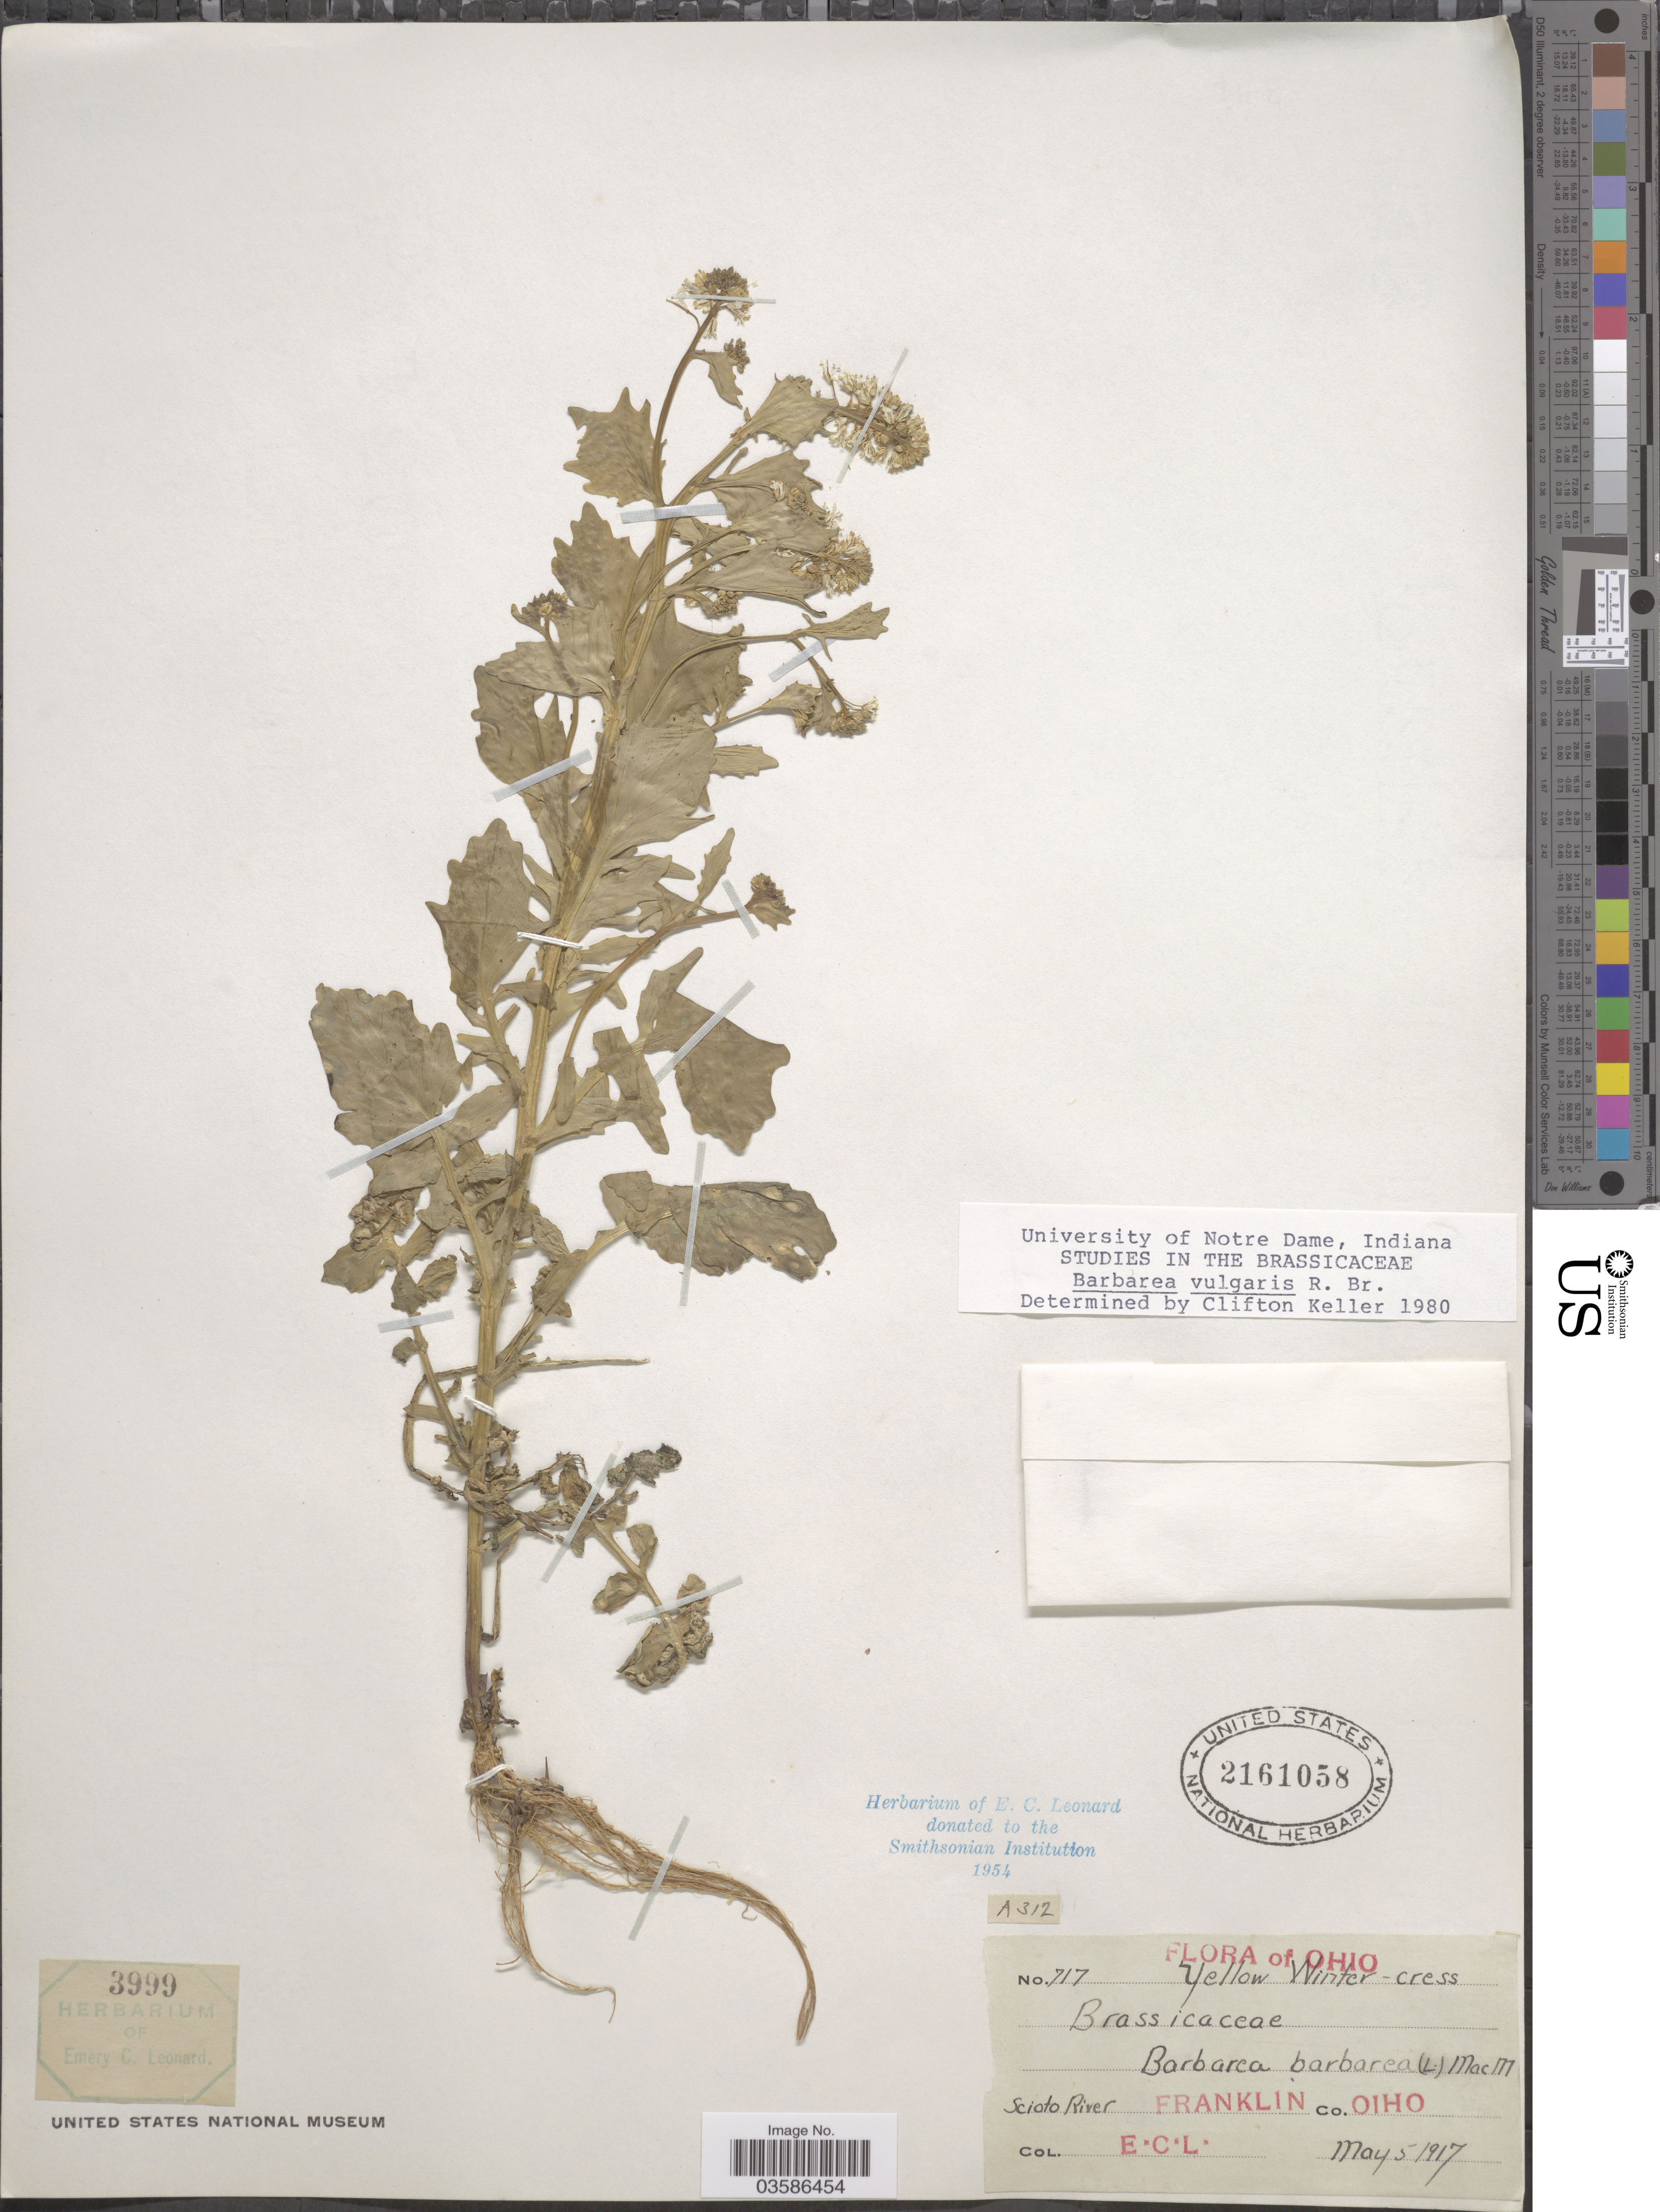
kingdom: Plantae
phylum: Tracheophyta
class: Magnoliopsida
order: Brassicales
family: Brassicaceae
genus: Barbarea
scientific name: Barbarea vulgaris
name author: W.T. Aiton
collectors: E. C. Leonard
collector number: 717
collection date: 1917-05-05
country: United States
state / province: Ohio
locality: Scioto River. Franklin Co.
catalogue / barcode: US 2161058